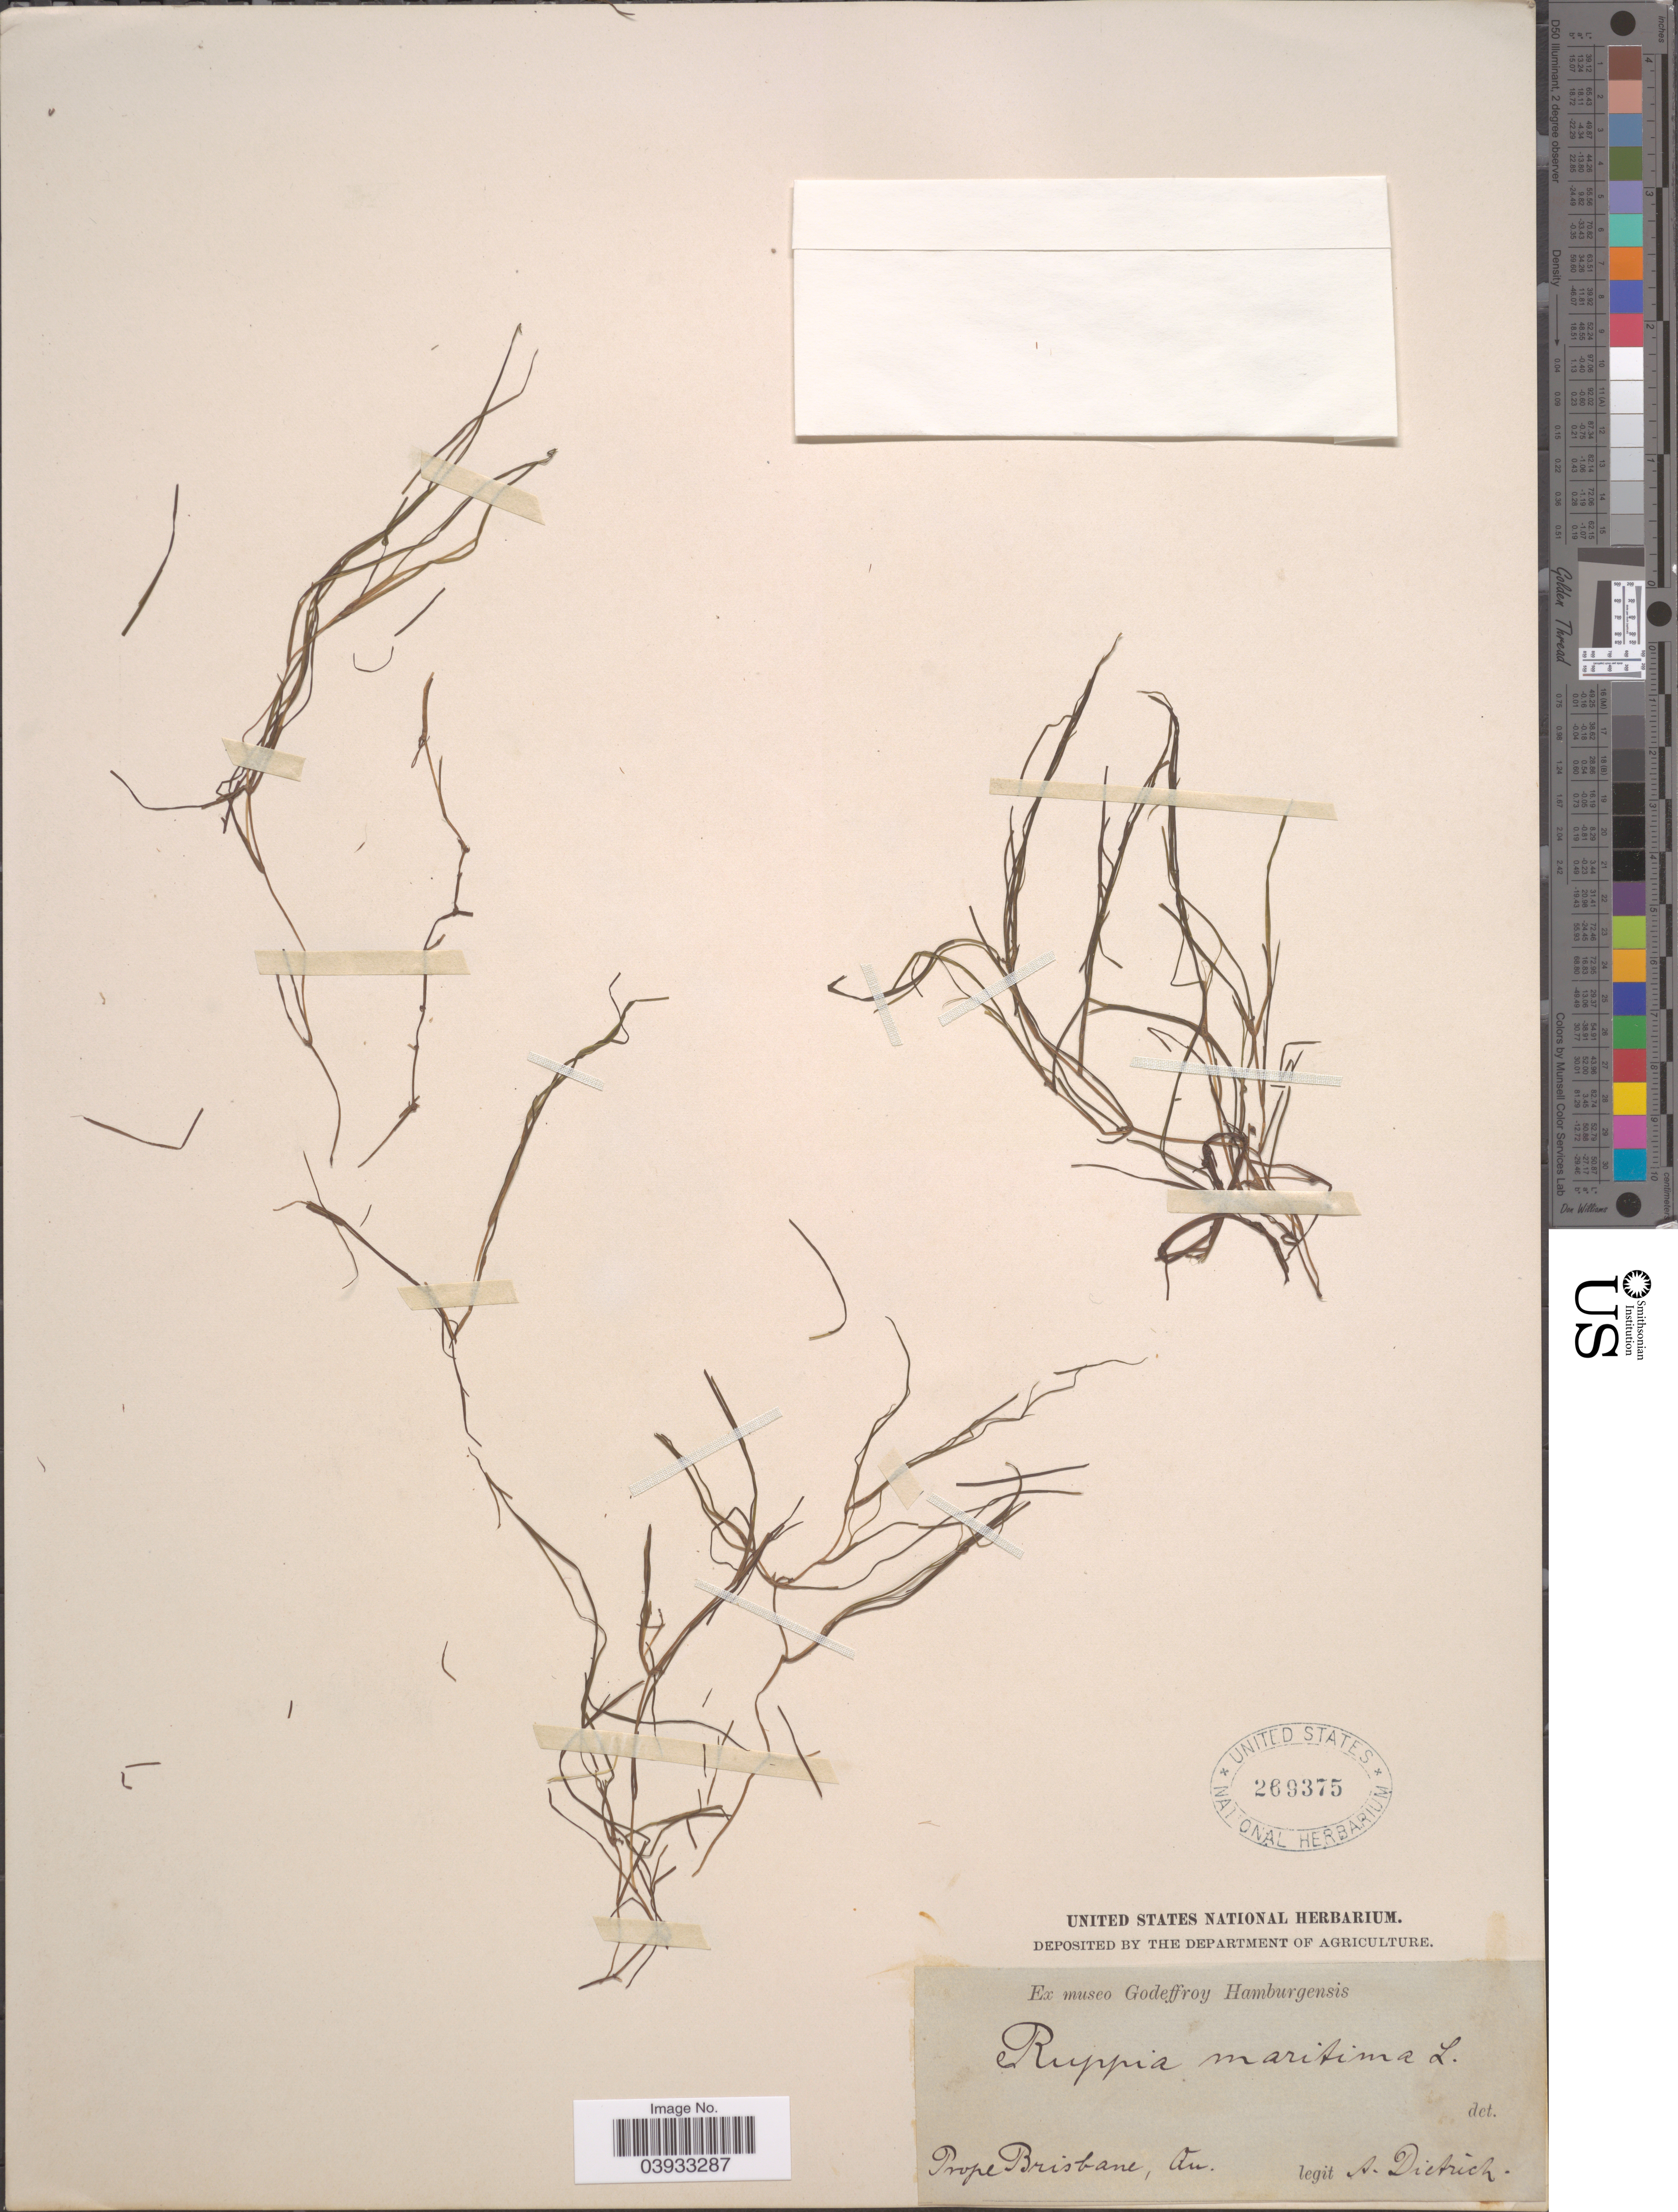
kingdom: Plantae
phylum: Tracheophyta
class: Liliopsida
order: Alismatales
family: Ruppiaceae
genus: Ruppia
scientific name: Ruppia maritima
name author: L.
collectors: A. G. Dietrich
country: Australia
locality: Prope Birsbane, Ou.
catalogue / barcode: US 269375